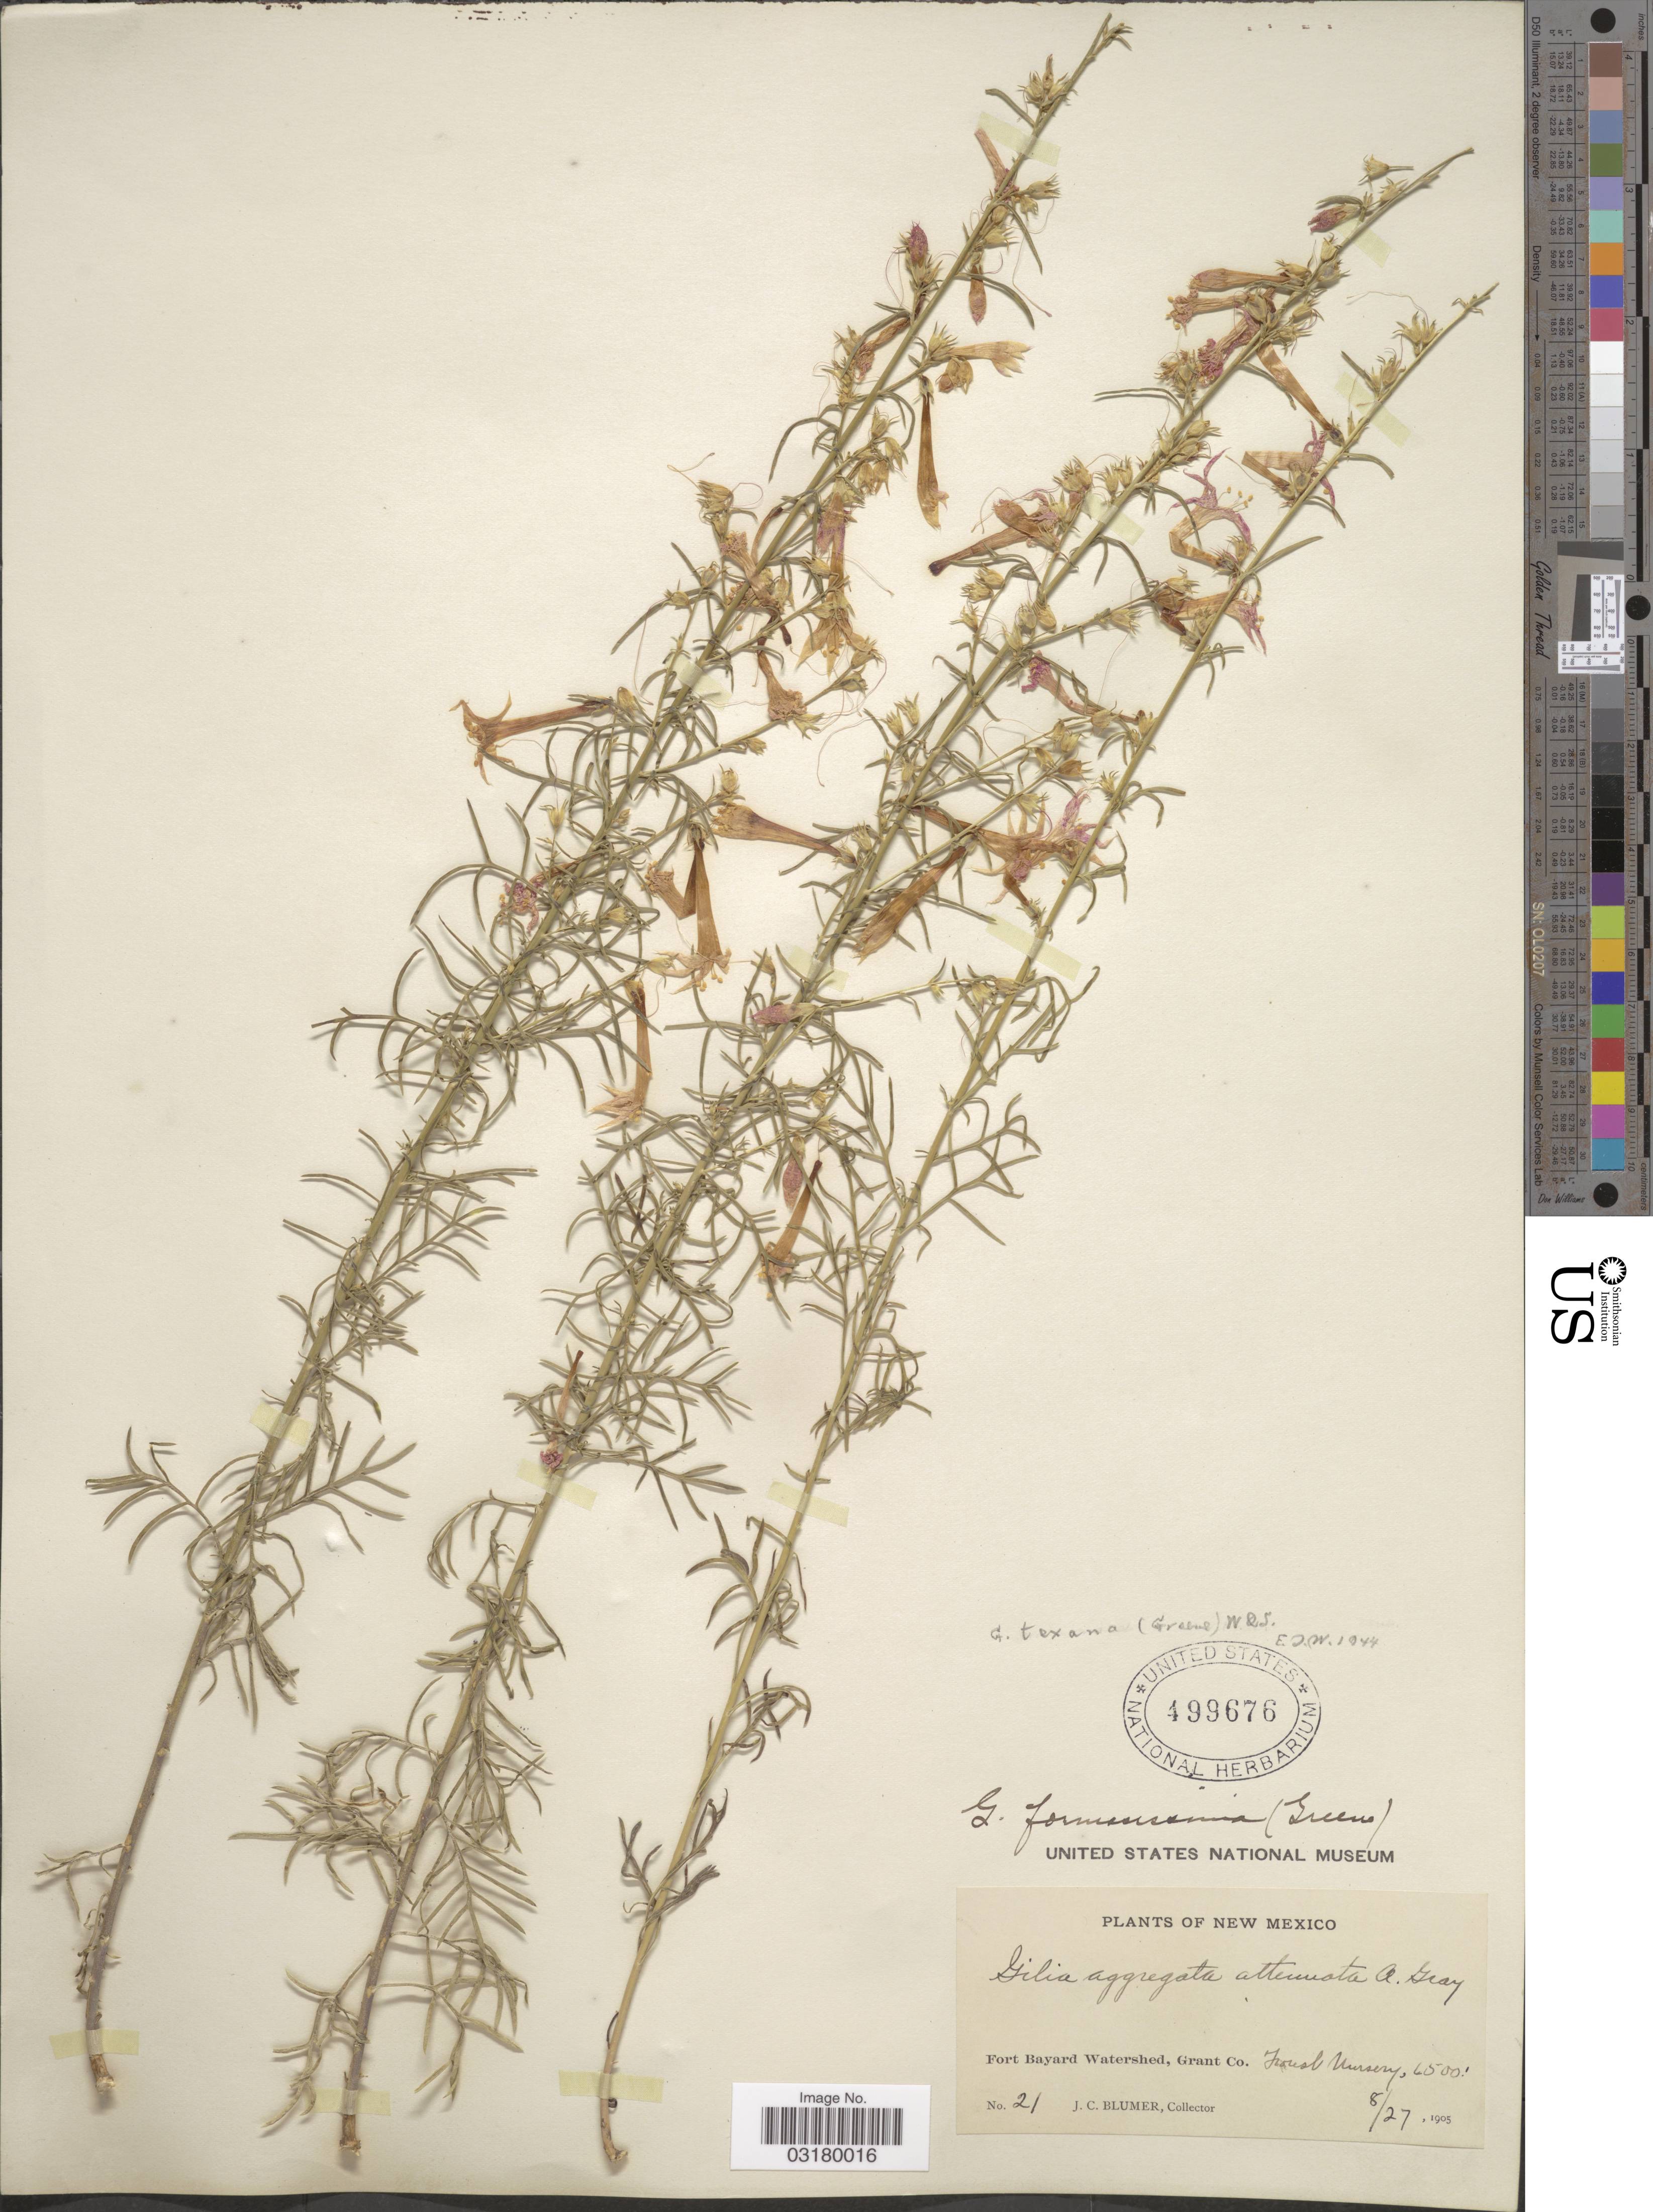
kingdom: Plantae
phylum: Tracheophyta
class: Magnoliopsida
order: Ericales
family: Polemoniaceae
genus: Ipomopsis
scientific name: Ipomopsis aggregata subsp. formosissima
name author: (Greene) Wherry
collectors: J. C. Blumer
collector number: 21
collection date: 1905-08-27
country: United States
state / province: New Mexico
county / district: Grant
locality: Forest Nursery, Fort Bayard Watershed, Grant Co.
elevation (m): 1981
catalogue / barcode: US 499676